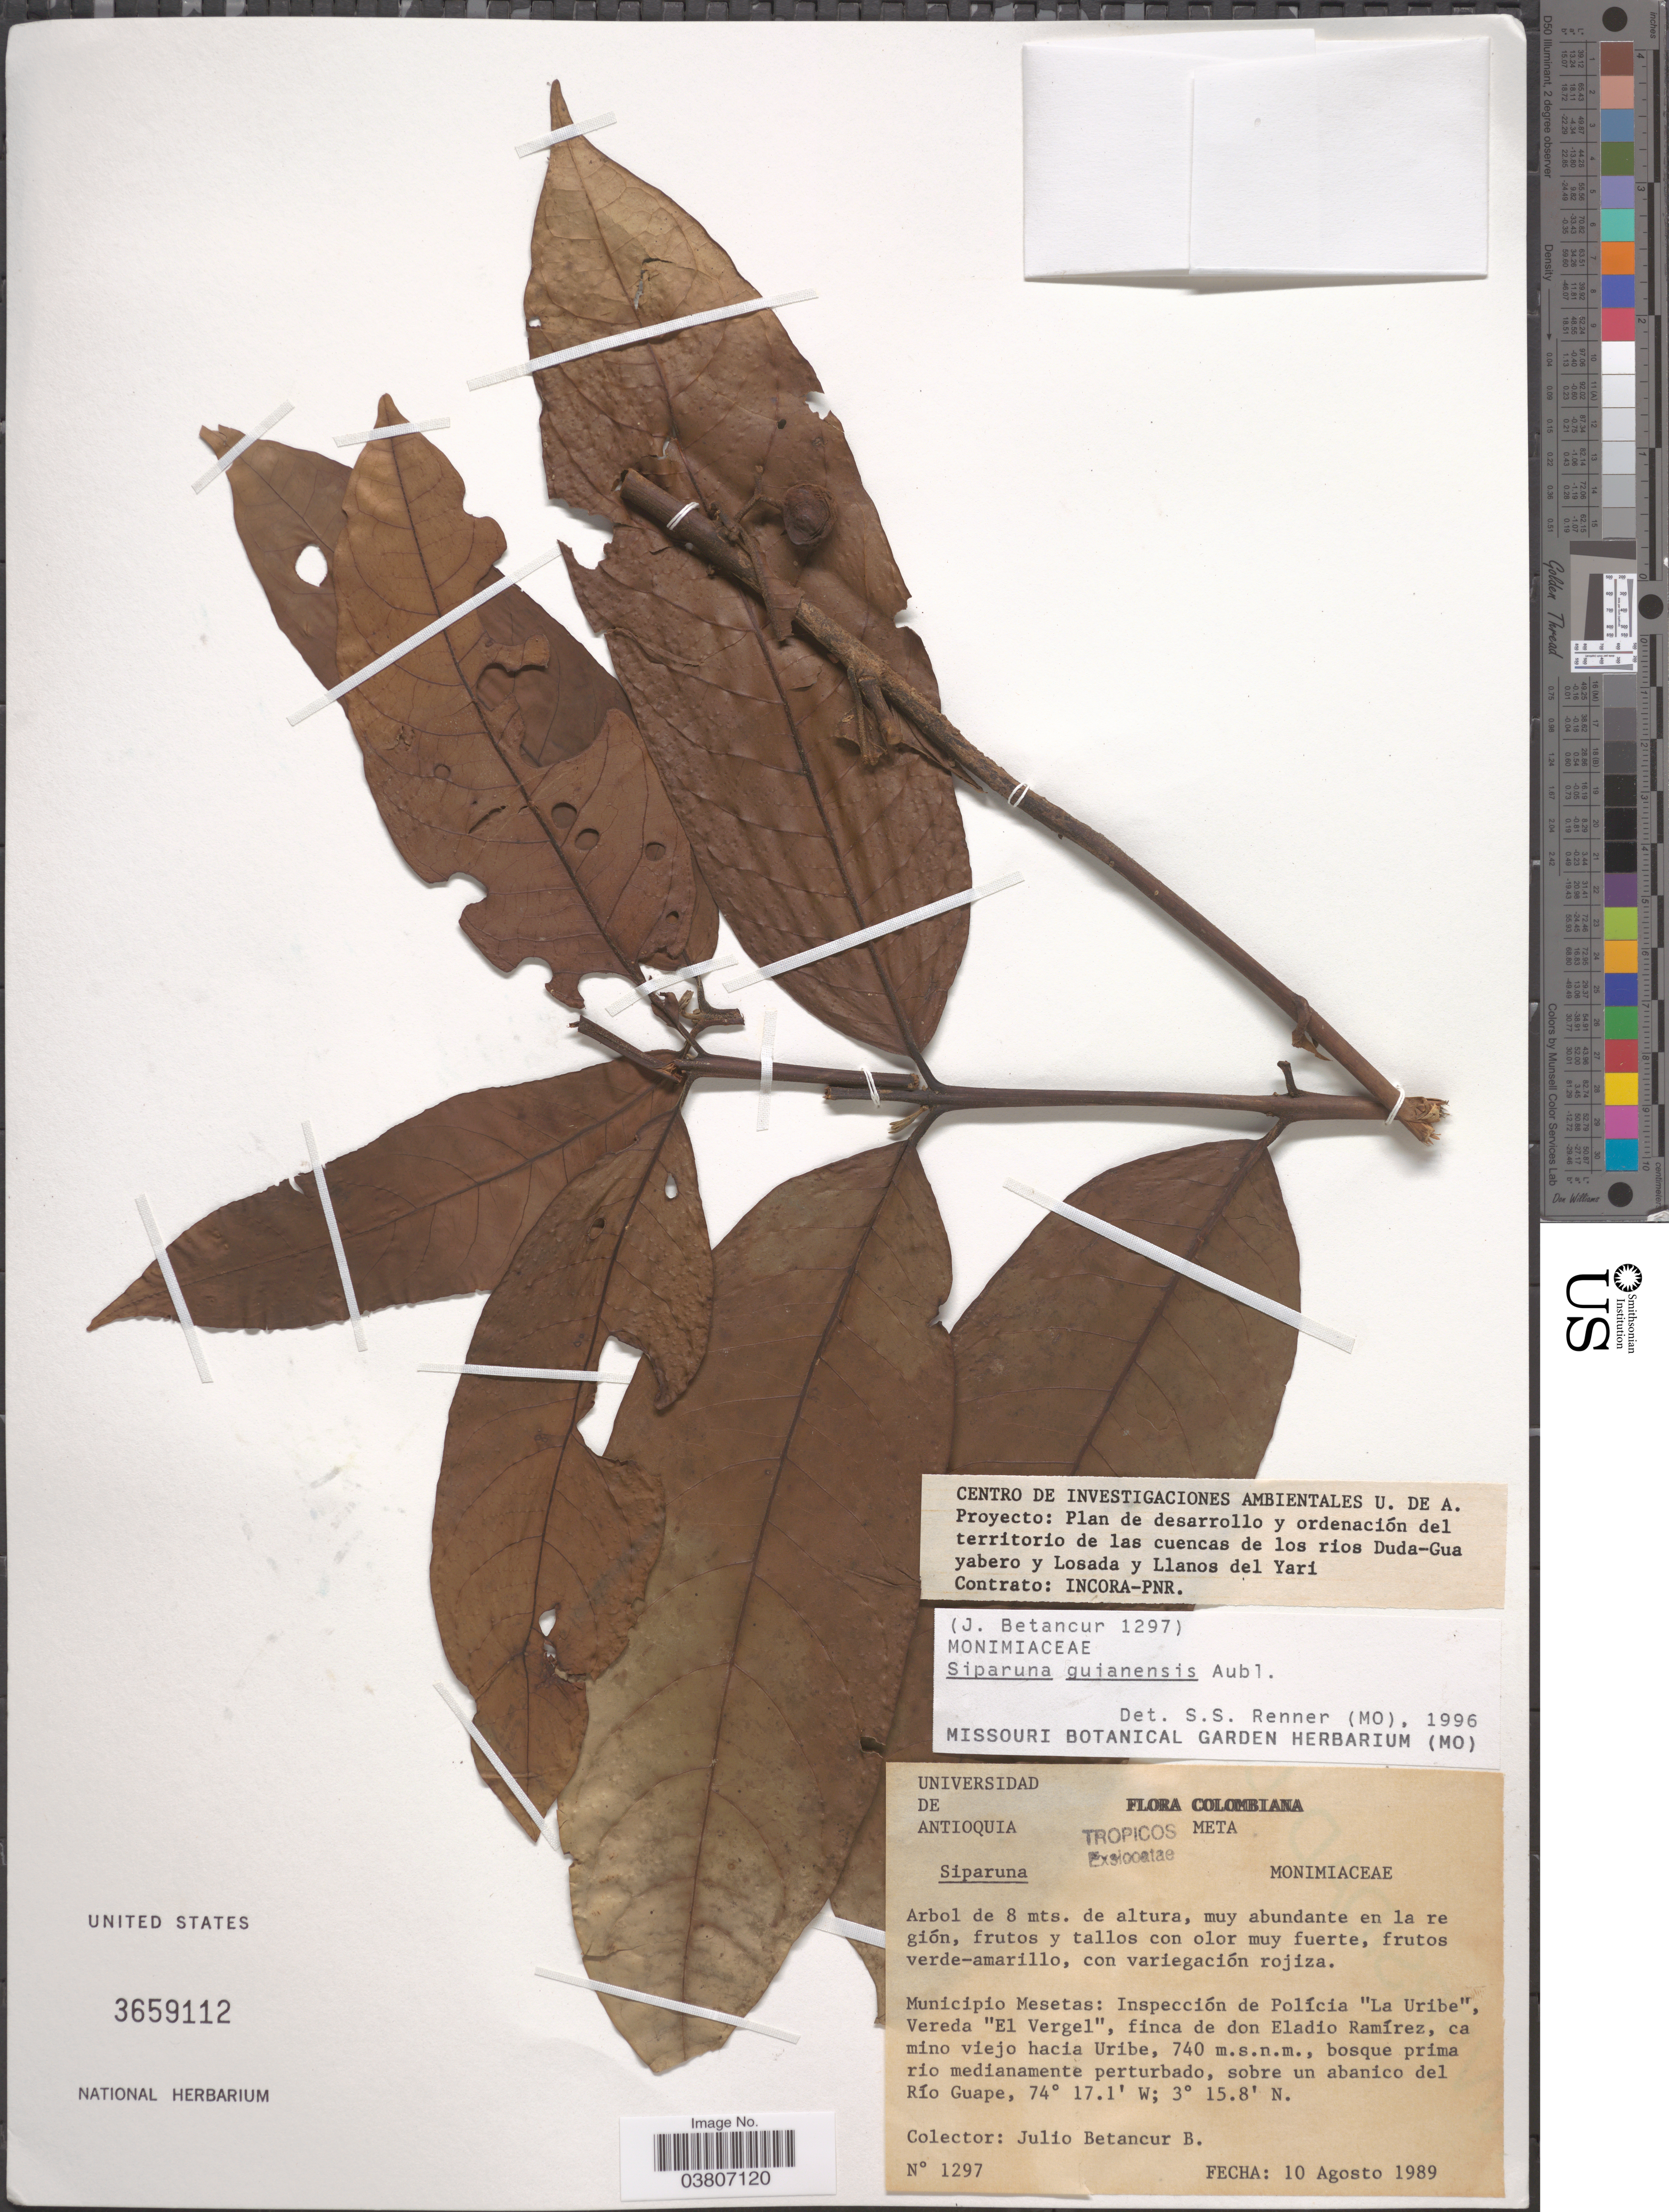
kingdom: Plantae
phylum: Tracheophyta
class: Magnoliopsida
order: Laurales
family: Siparunaceae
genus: Siparuna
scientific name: Siparuna guianensis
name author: Aubl.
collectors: J. Betancur-B.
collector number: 1297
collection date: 1989-08-10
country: Colombia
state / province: Meta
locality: Municipio Mesetas: Inspección de Polícia 'La Uribe', Vereda 'El Vergel', finca de don Eladio Ramírez, ca mino viejo hacia Uribe. Bosque prima rio medianamente perturbado, sobre un abanico del Río Guape.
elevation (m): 740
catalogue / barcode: US 3659112